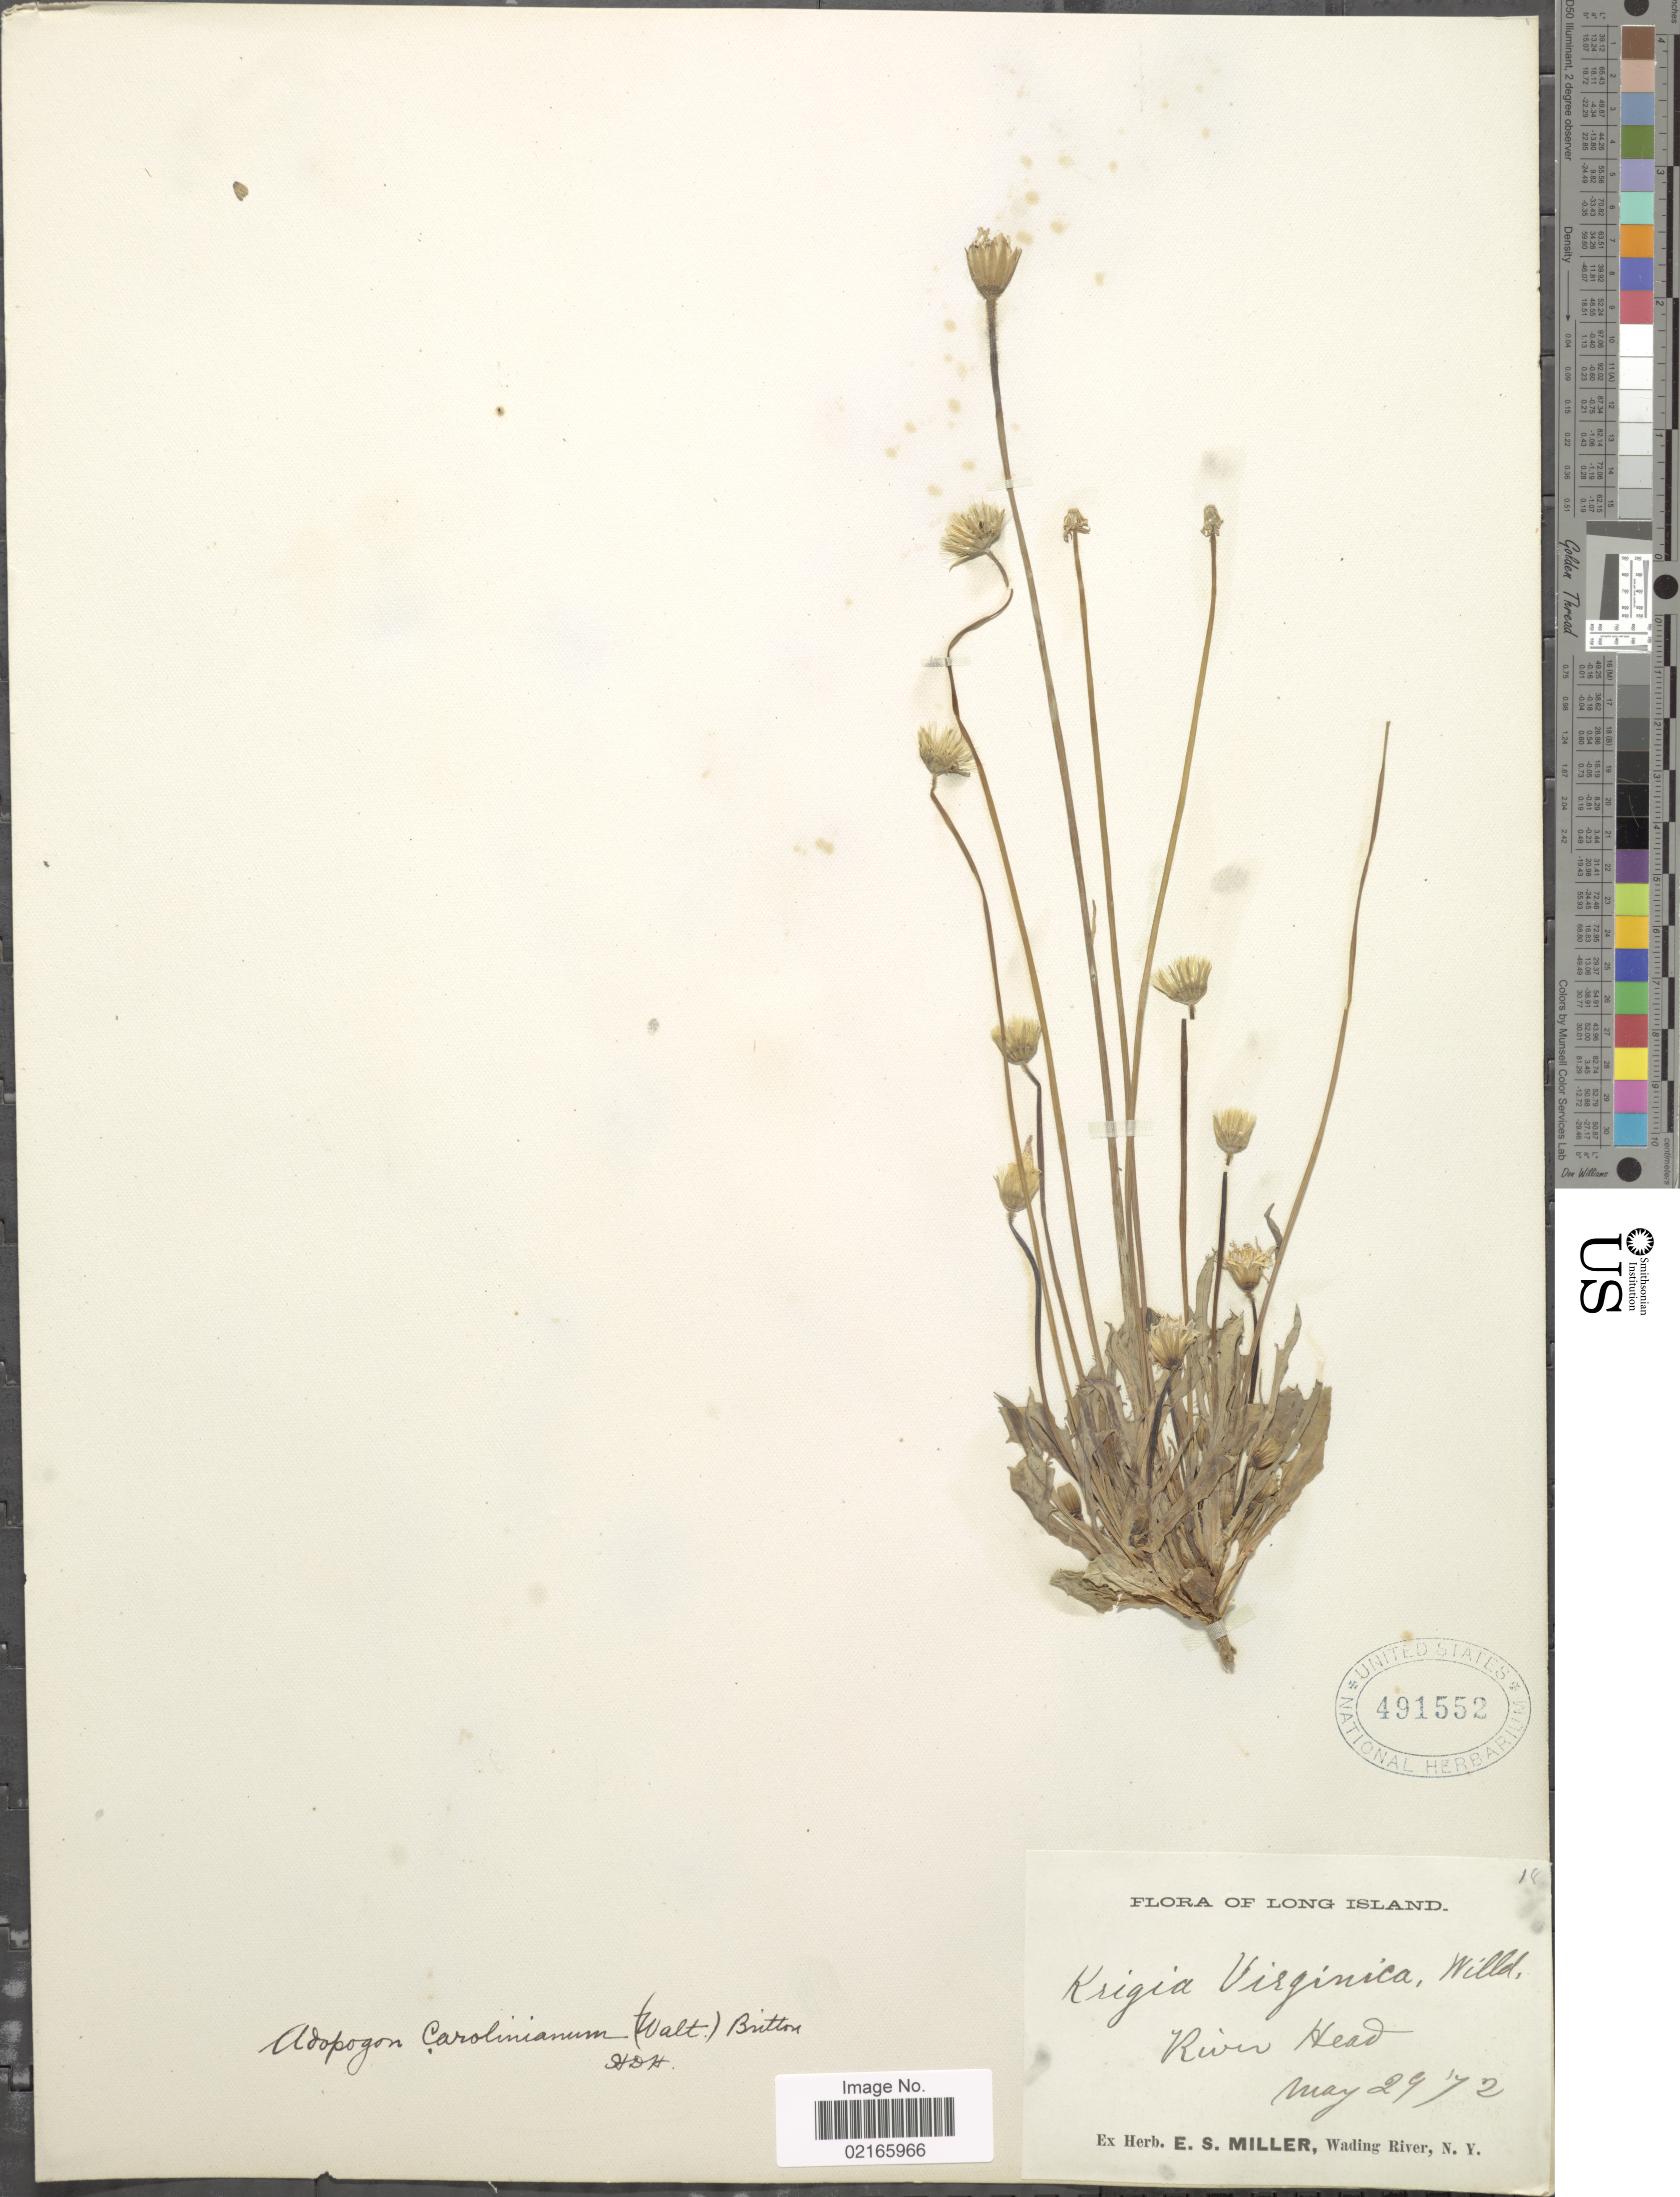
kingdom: Plantae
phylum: Tracheophyta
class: Magnoliopsida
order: Asterales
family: Asteraceae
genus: Krigia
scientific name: Krigia virginica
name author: (L.) Willd.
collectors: ex herb. E. S. Miller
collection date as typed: Transcribed d/m/y: 29/5/72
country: United States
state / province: New York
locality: Long Island, River Head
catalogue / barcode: US 491552